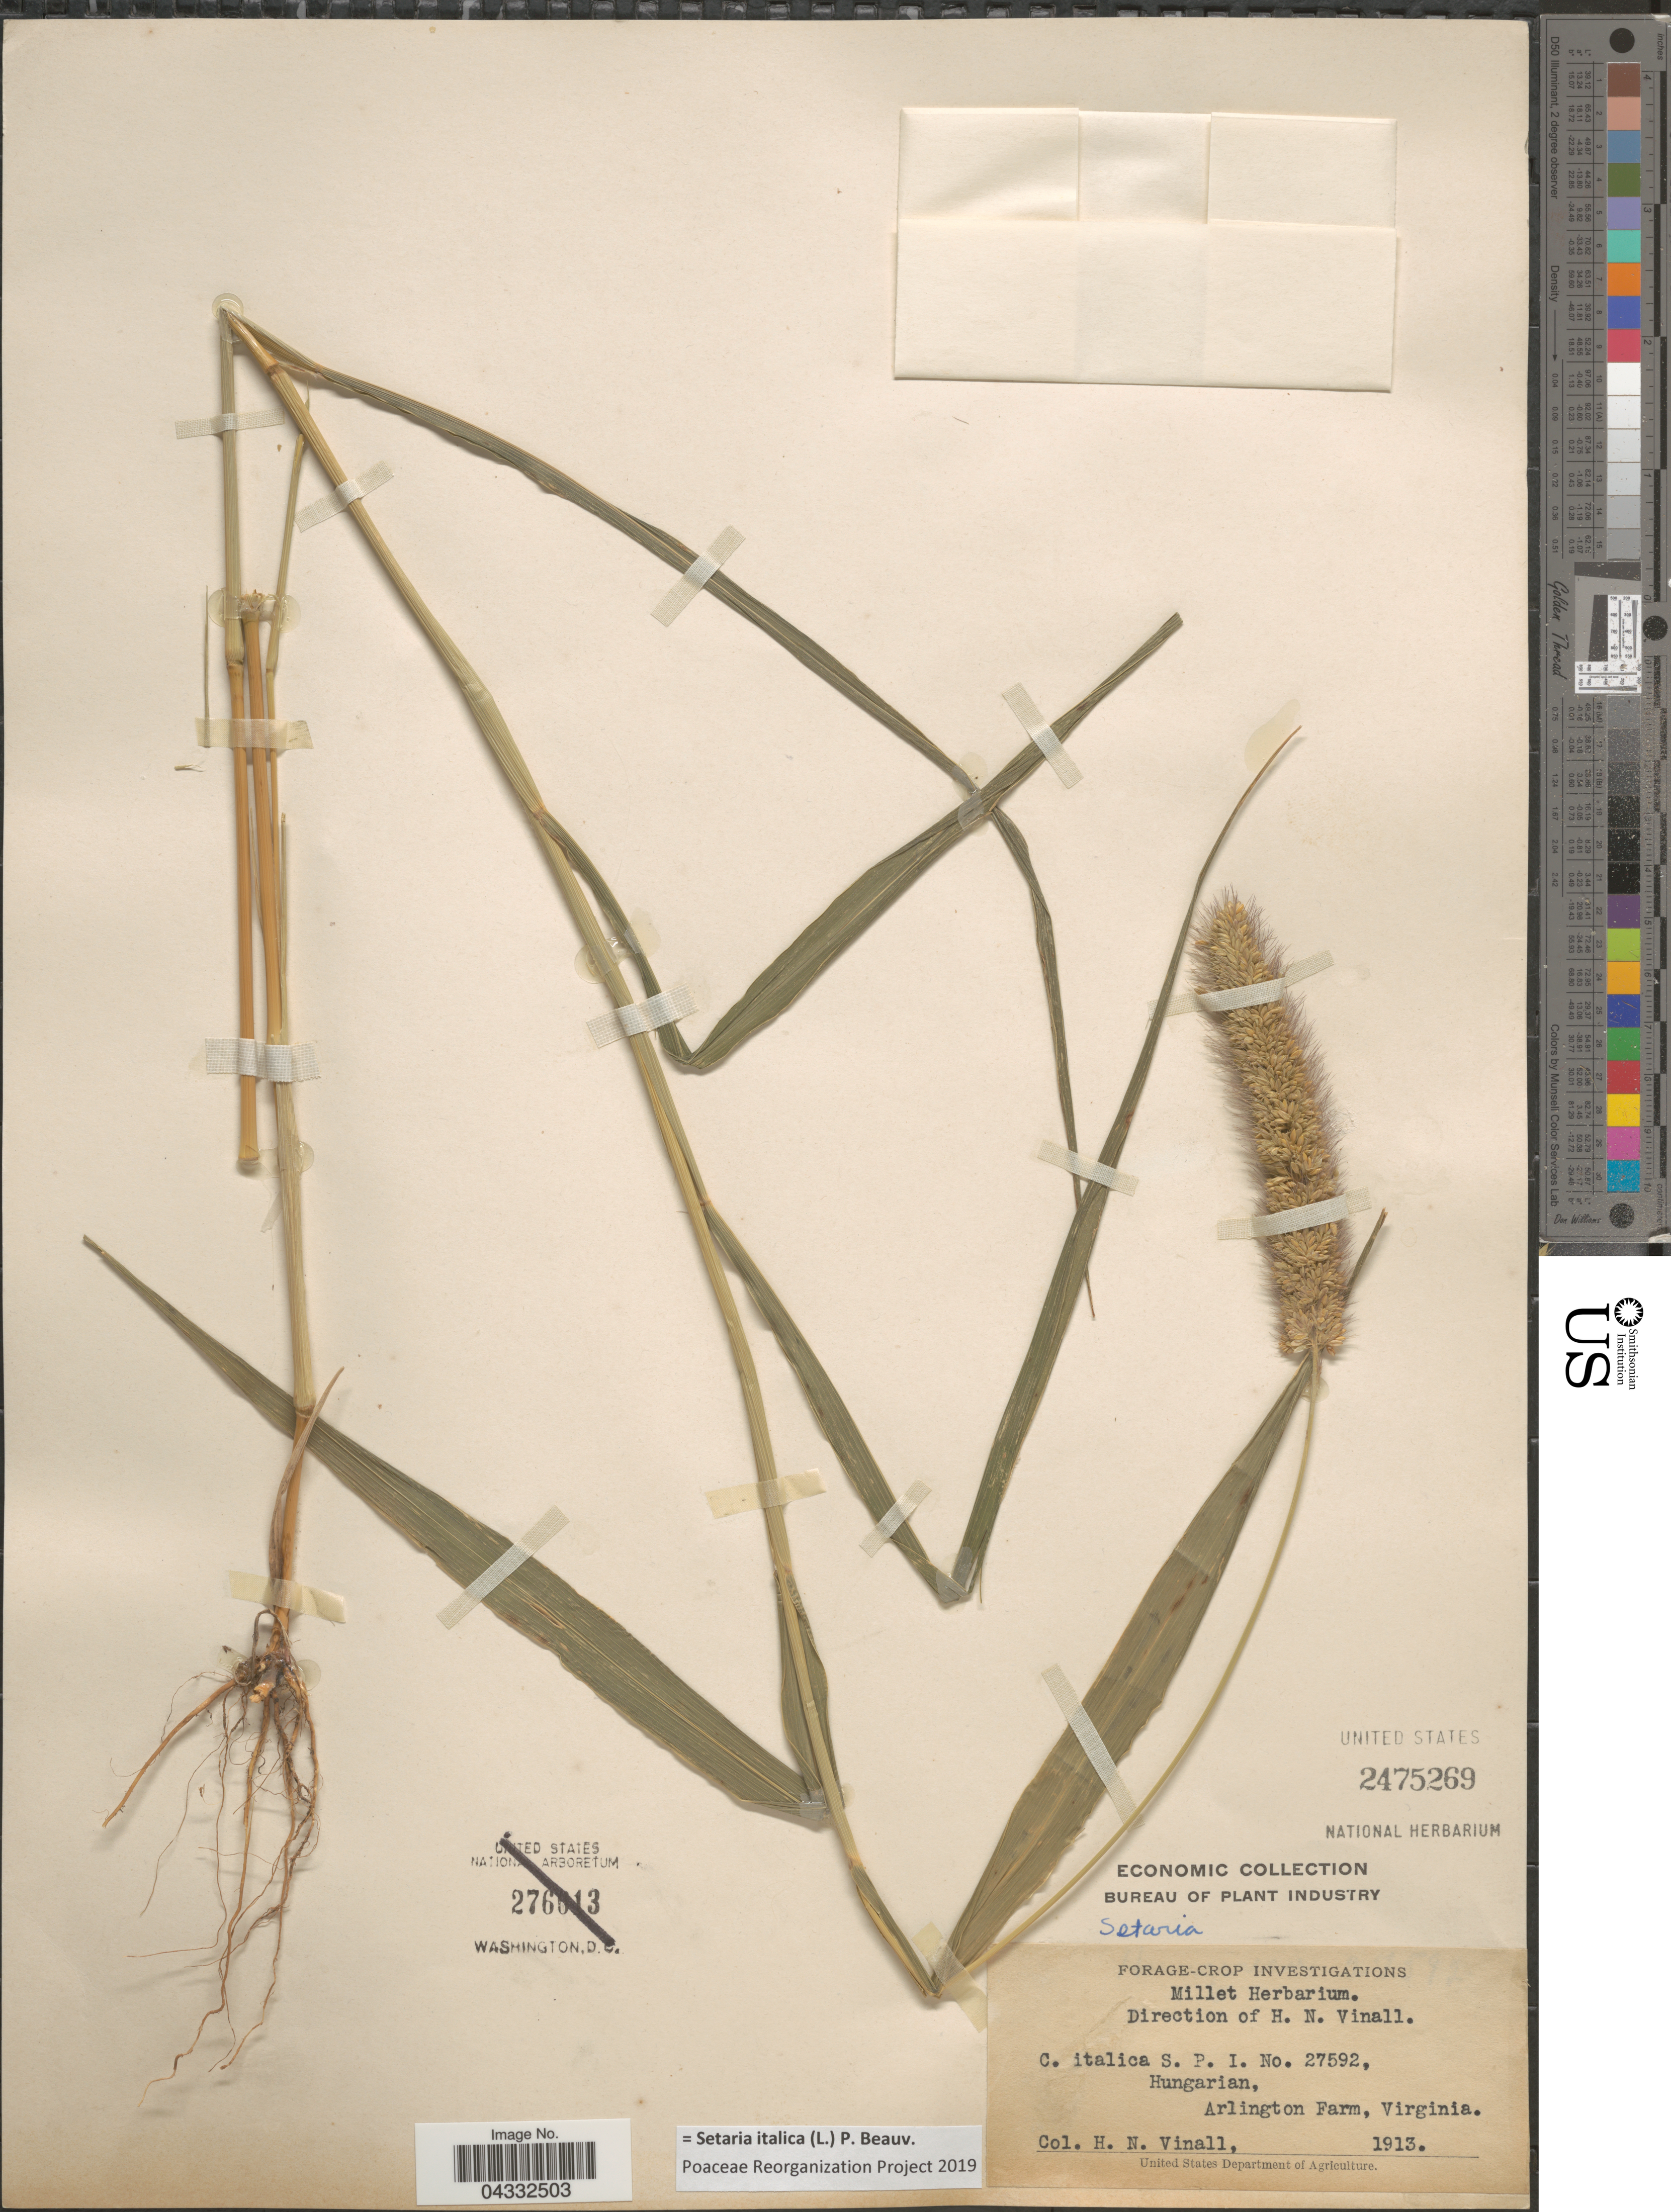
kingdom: Plantae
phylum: Tracheophyta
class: Liliopsida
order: Poales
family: Poaceae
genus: Setaria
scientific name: Setaria italica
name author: (L.) P. Beauv.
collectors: H. Vinall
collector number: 27592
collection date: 1913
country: United States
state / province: Virginia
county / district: Arlington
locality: Arlington Farm.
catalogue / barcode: US 2475269